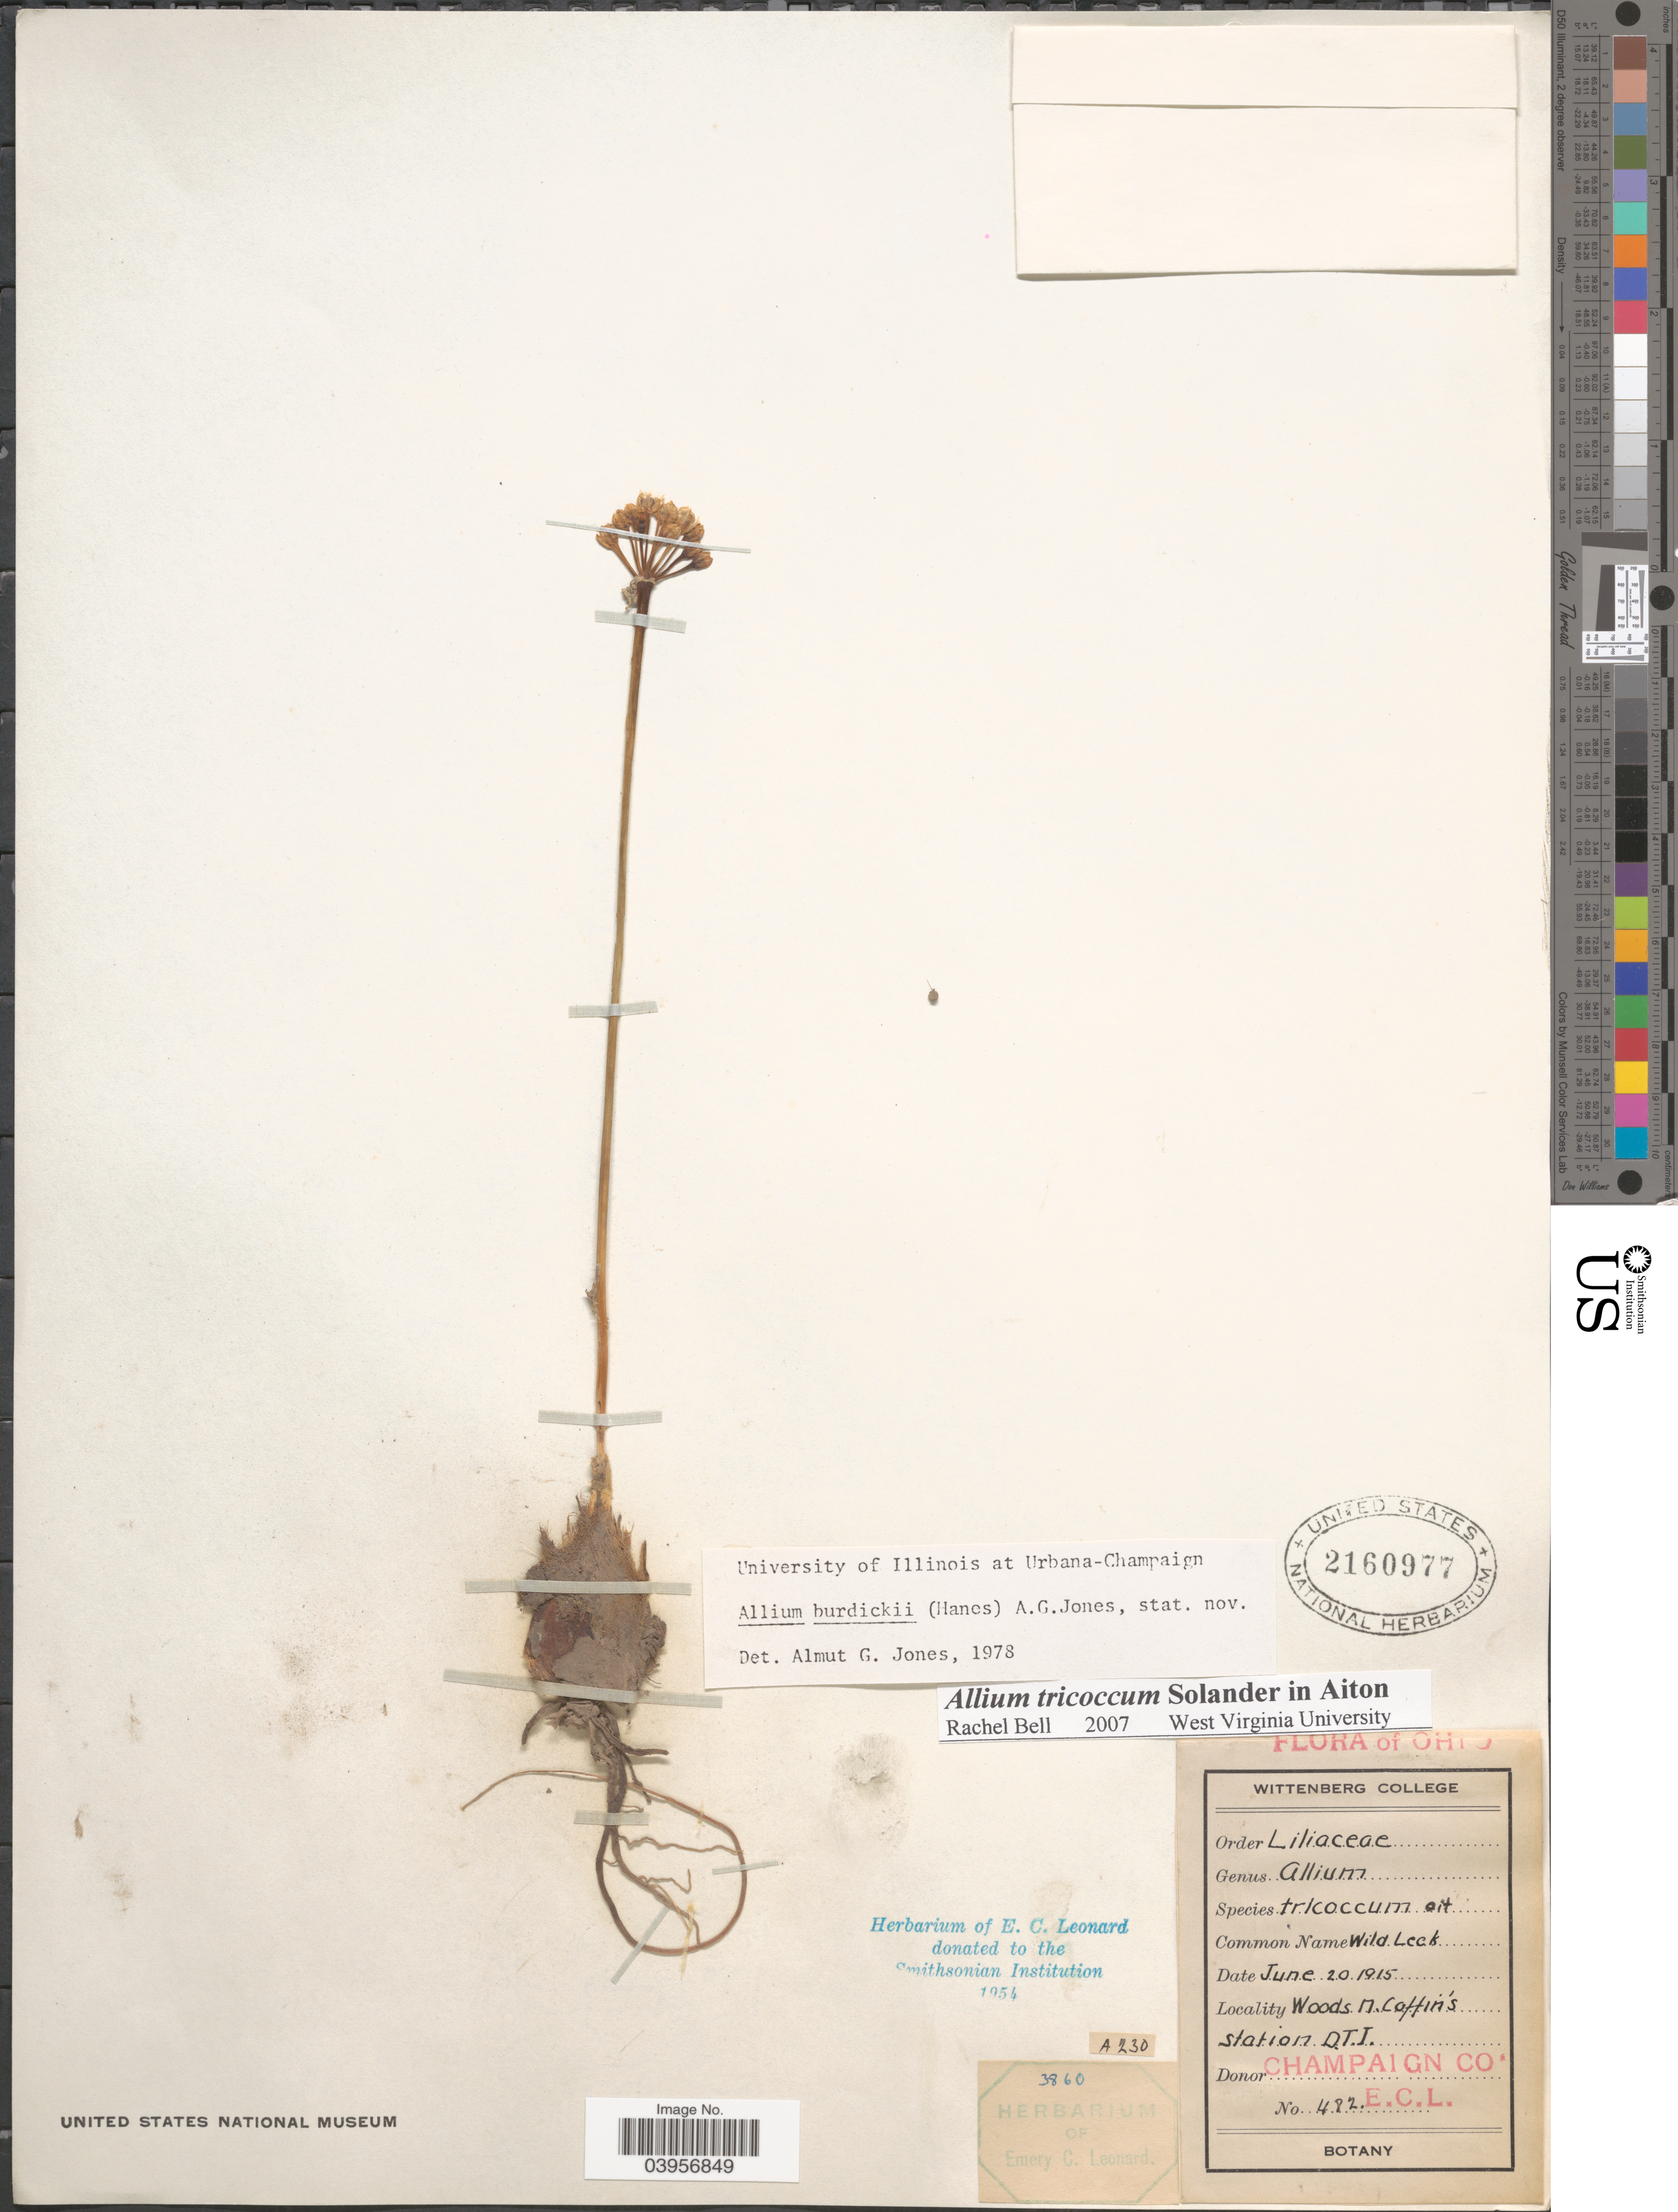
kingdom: Plantae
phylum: Tracheophyta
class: Liliopsida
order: Asparagales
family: Amaryllidaceae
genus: Allium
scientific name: Allium tricoccum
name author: Aiton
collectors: E. C. Leonard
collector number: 482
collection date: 1915-06-20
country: United States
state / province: Ohio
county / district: Champaign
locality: Woods M. Coffin's Station D.T.I.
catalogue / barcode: US 2160977